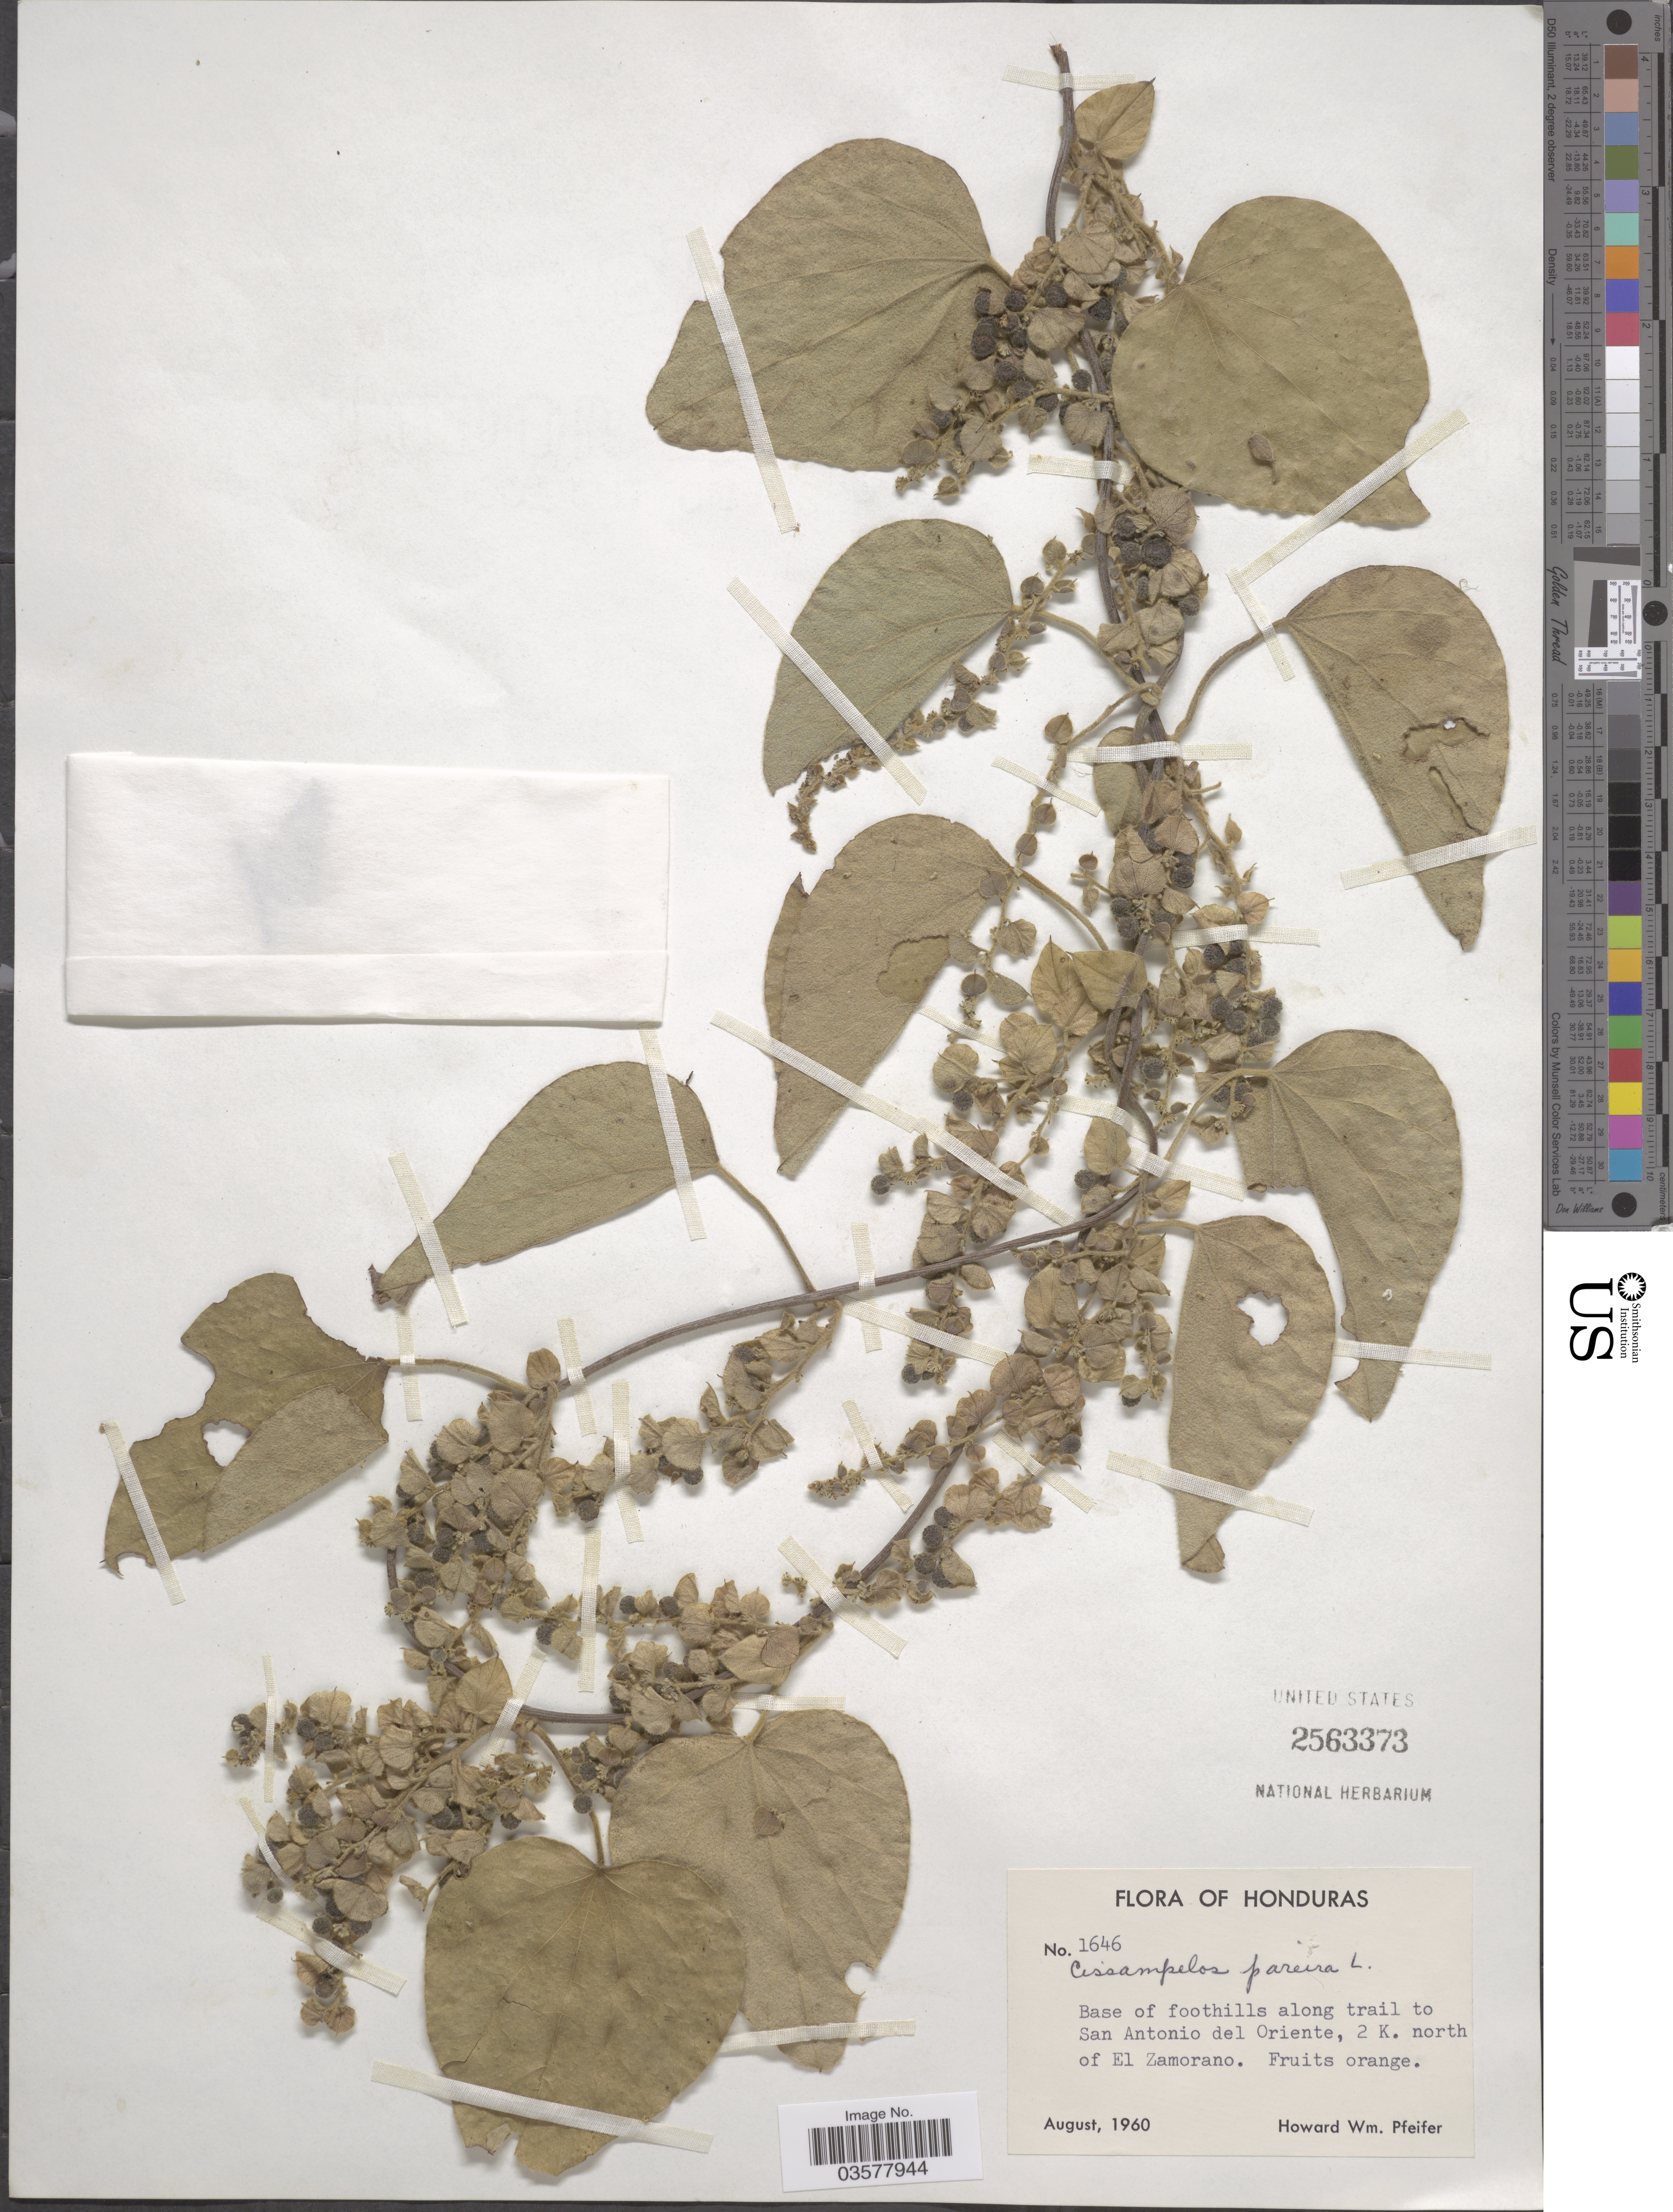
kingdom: Plantae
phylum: Tracheophyta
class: Magnoliopsida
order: Ranunculales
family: Menispermaceae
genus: Cissampelos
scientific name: Cissampelos pareira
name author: L.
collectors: H. W. Pfeifer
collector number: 1646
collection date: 1960-08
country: Honduras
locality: Base of foothills along trail to San Anotnio del Oriente, 2 K. north of El Zamorano.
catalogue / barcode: US 2563373